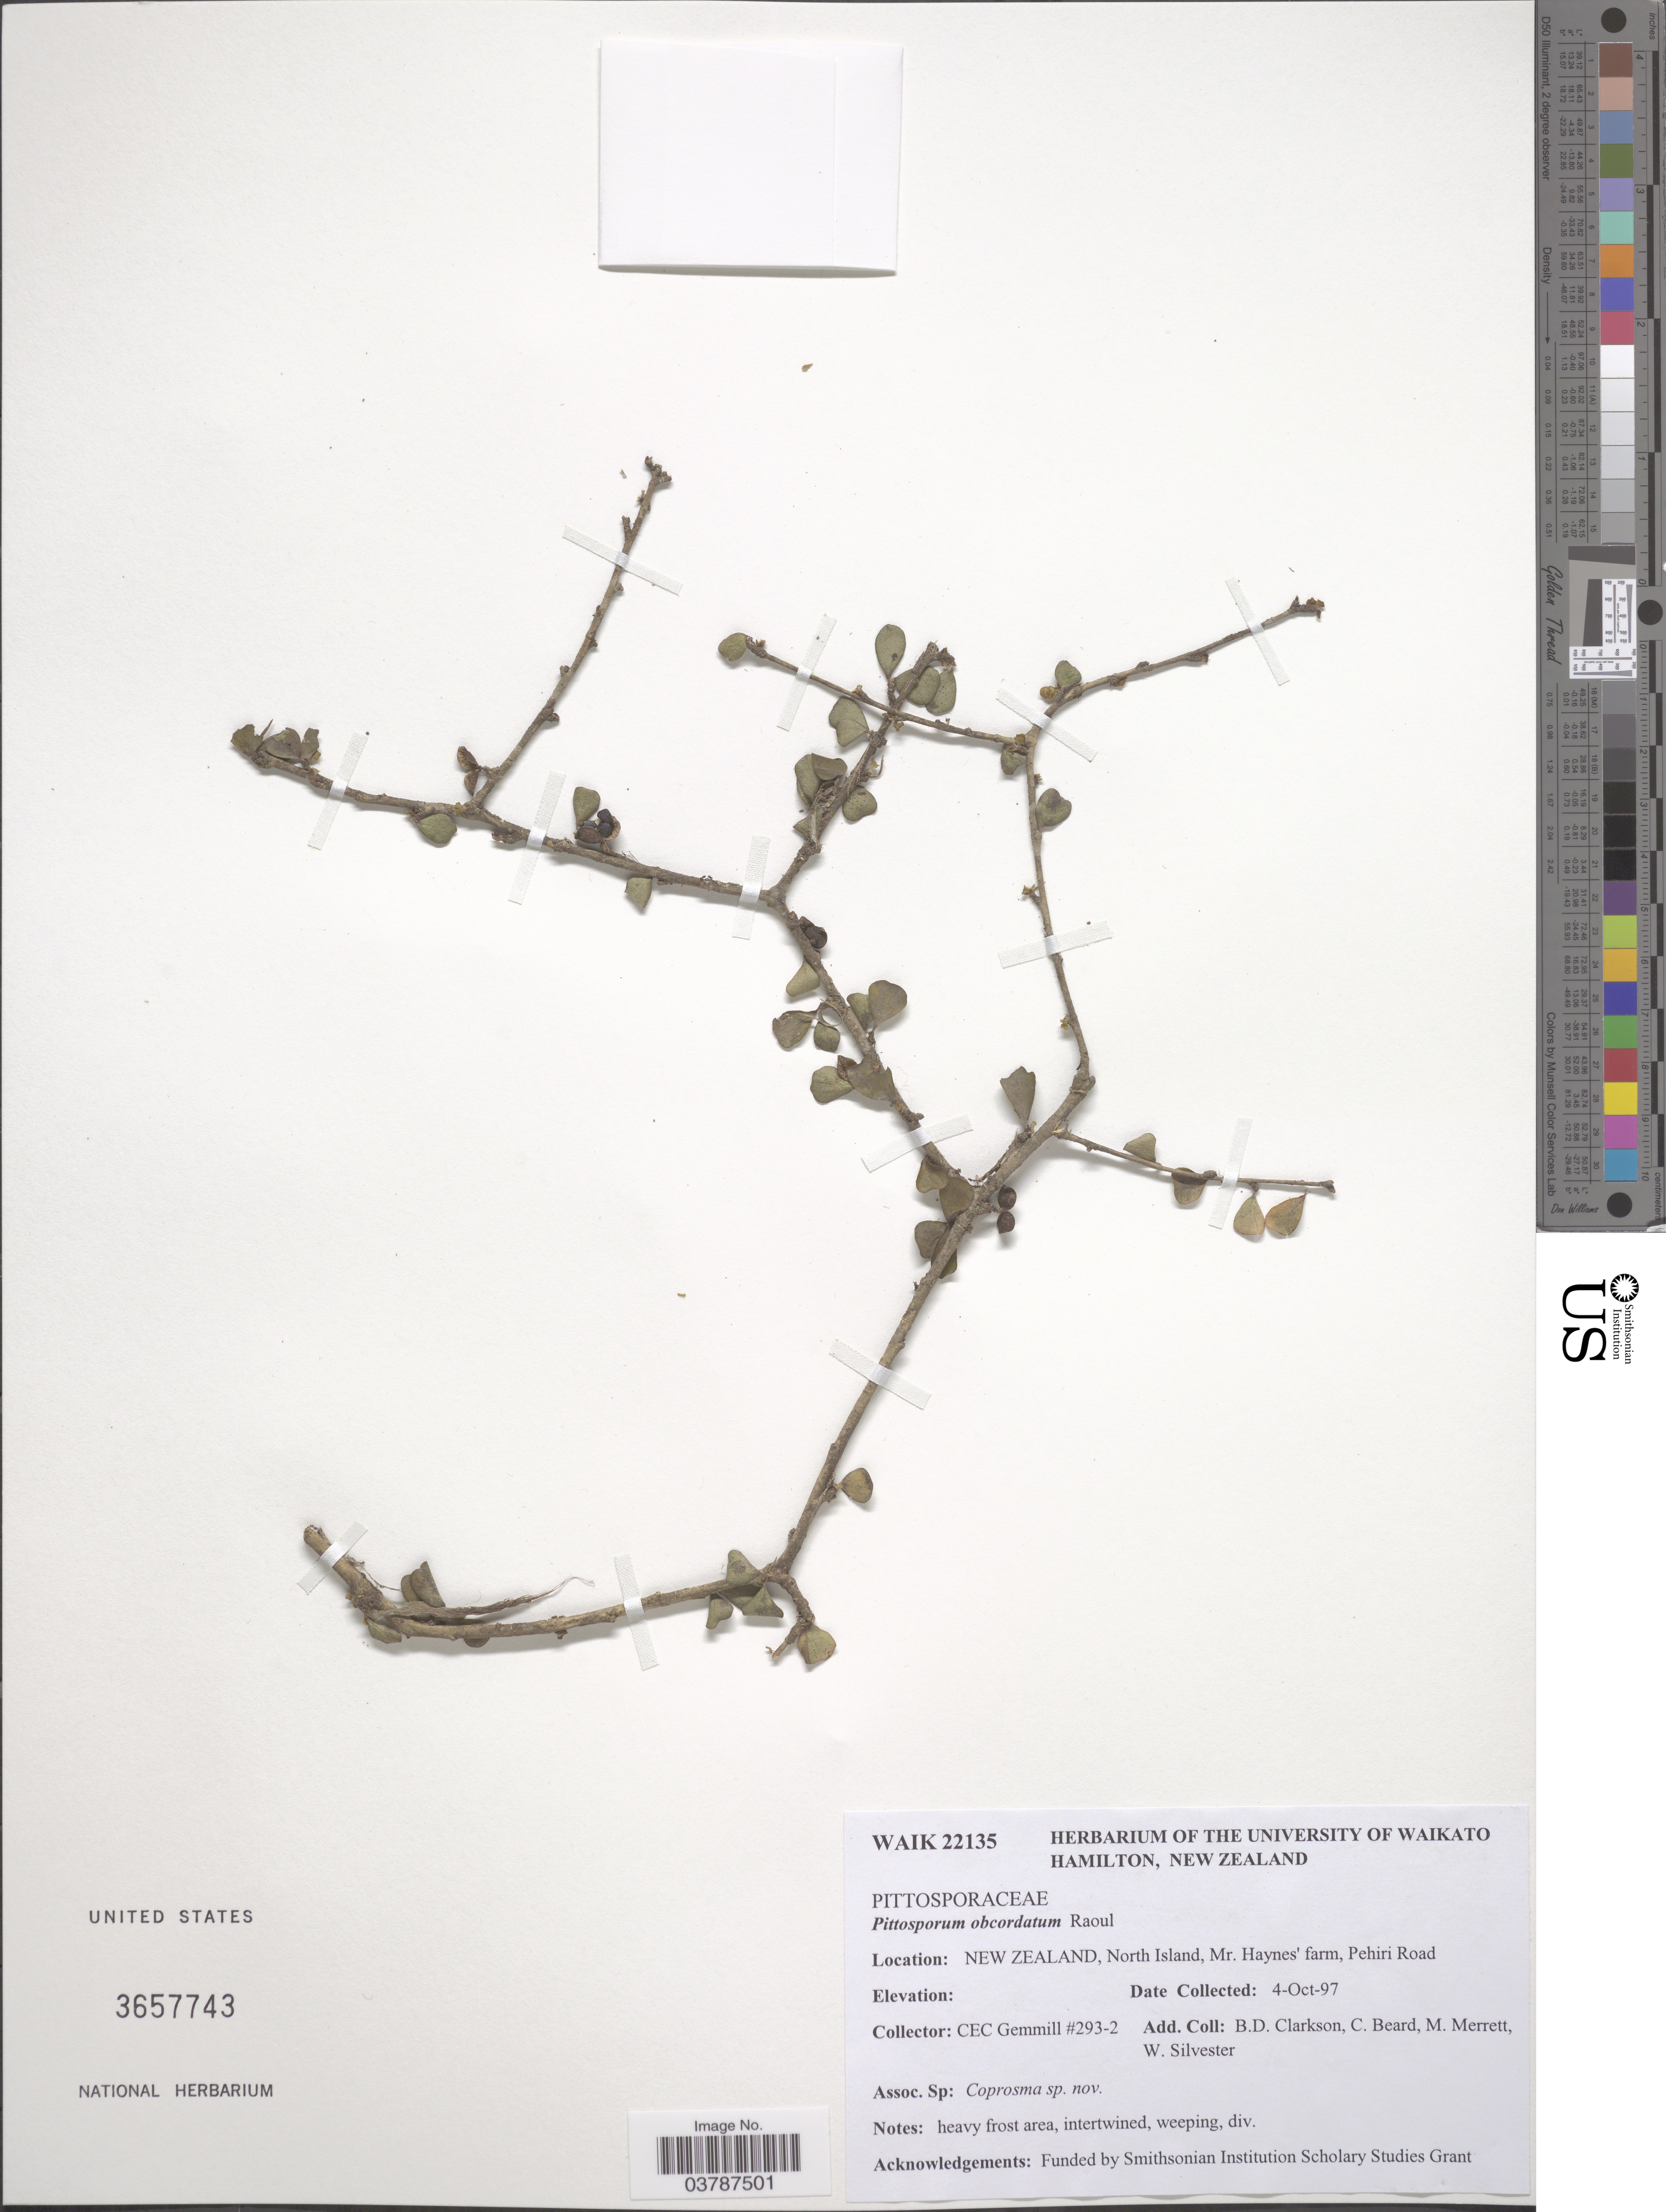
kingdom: Plantae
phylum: Tracheophyta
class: Magnoliopsida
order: Apiales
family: Pittosporaceae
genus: Pittosporum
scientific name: Pittosporum obcordatum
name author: Raoul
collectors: C. Gemmill, B. Clarkson, C. Beard, M. Merrett & W. Silvester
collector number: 293-2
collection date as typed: Transcribed d/m/y: 4/10/97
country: New Zealand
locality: North Island, Mr. Haynes' farm, Pehiri Road.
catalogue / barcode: US 3657743